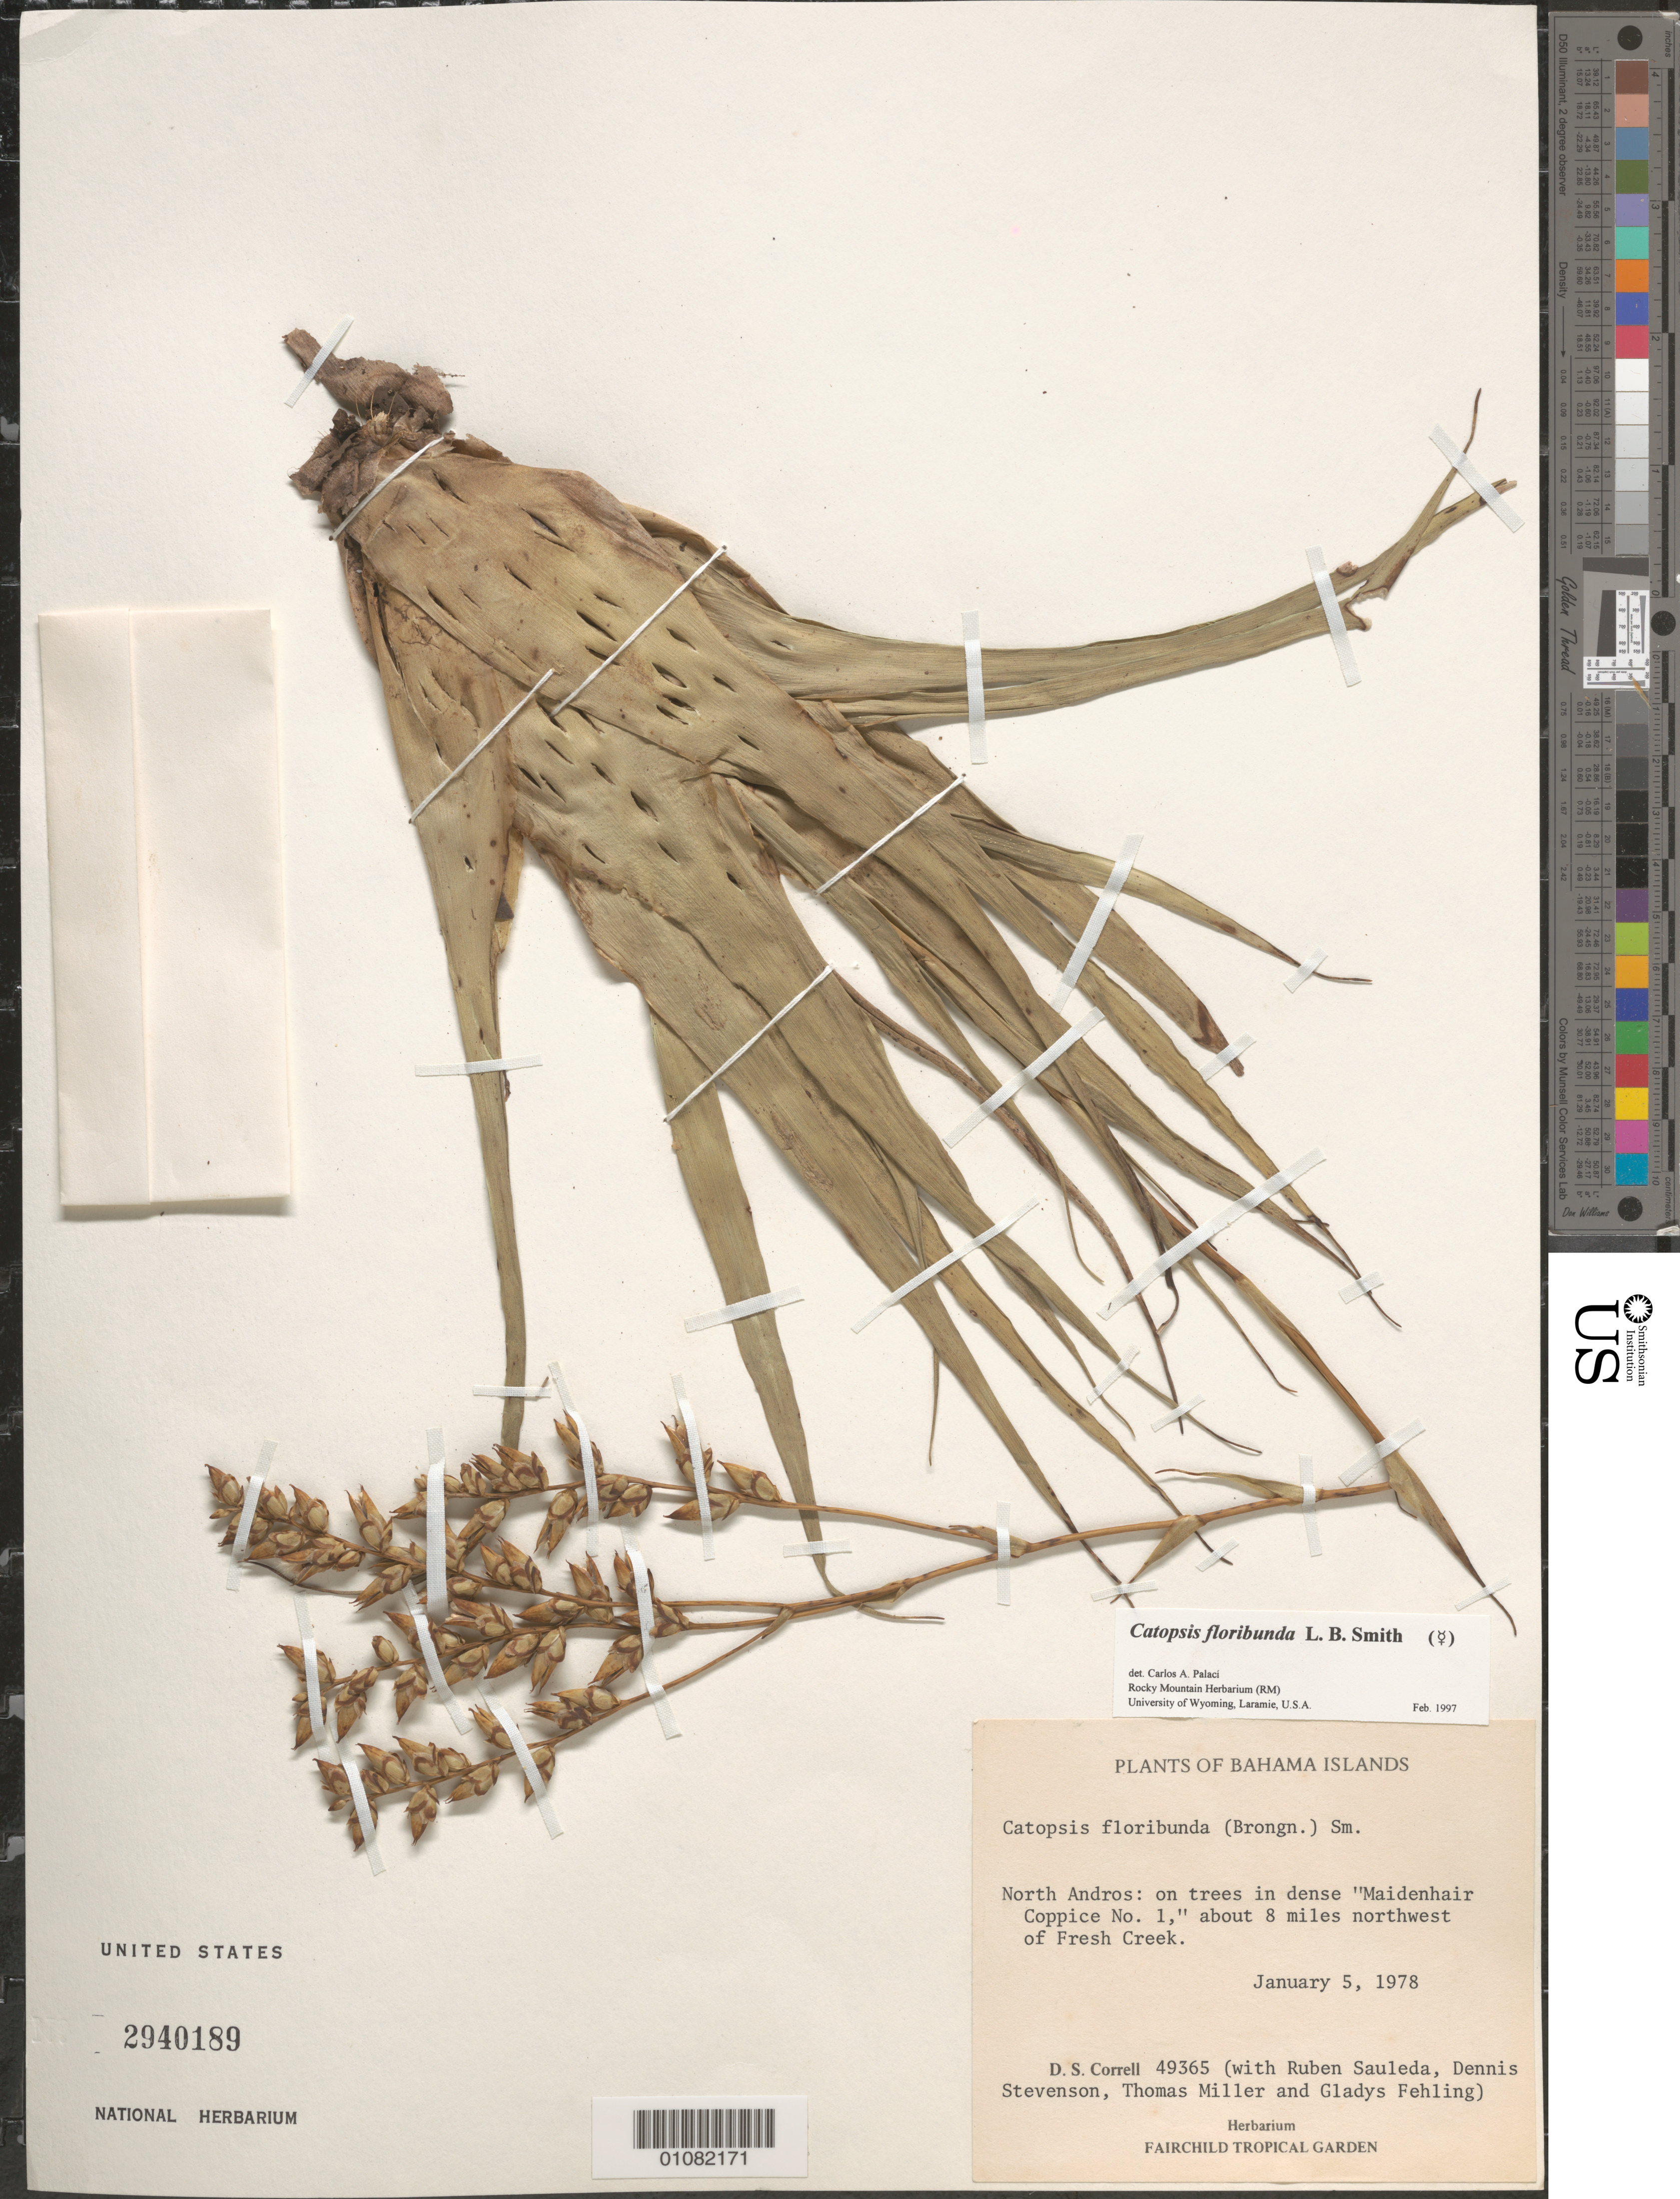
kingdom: Plantae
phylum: Tracheophyta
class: Liliopsida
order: Poales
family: Bromeliaceae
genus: Catopsis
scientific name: Catopsis floribunda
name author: L.B. Sm.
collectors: D. S. Correll, R. Sauleda, D. W. Stevenson, G. Fehling & T. Miller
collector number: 49365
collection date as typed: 05 Jan 1978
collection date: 1978-01-05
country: Bahamas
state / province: North Andros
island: Andros I.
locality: on trees in dense "Maidenhair Coppice No. 1," about 8 miles NW of Fresh Creek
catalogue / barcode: US 2940189